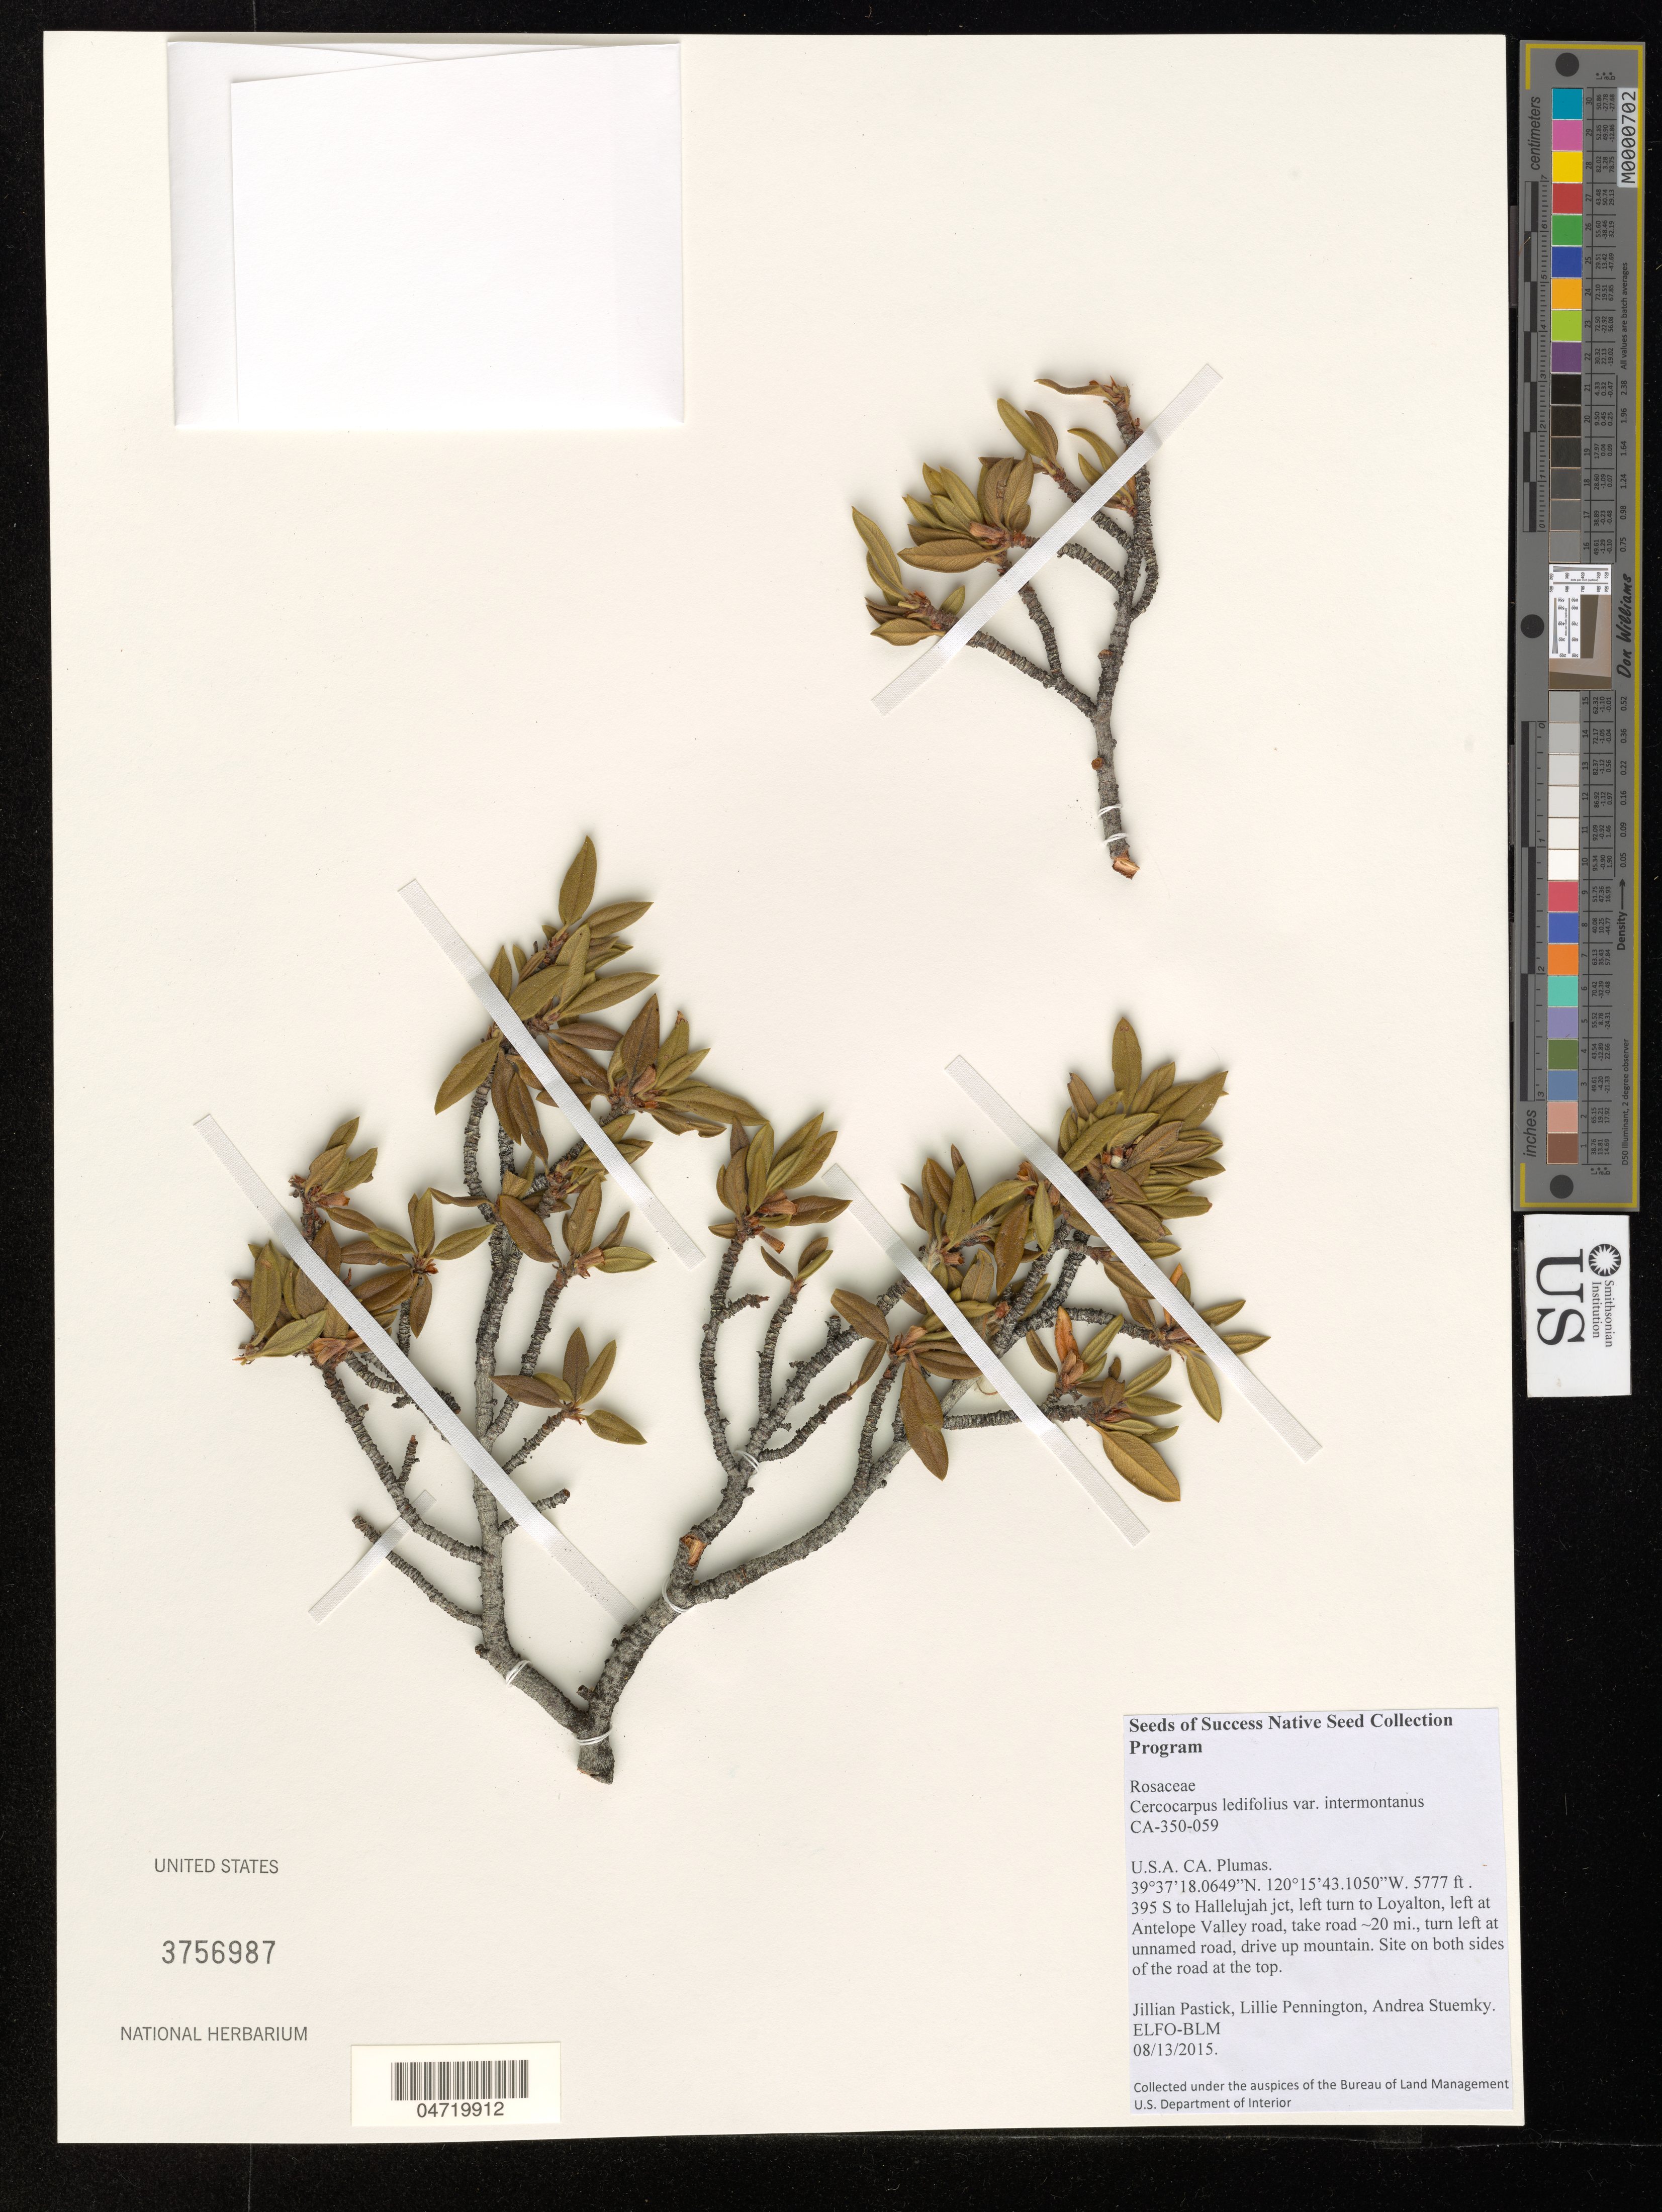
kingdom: Plantae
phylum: Tracheophyta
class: Magnoliopsida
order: Rosales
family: Rosaceae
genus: Cercocarpus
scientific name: Cercocarpus ledifolius var. intermontanus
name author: Nutt.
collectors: J. Pastick, L. Pennington & A. Stuemky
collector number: CA-350-059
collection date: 2015-08-13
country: United States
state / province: California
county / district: Plumas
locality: Plumas. 395 S to Hallelujah jct, left turn to Loyalton, left at Antelope Valley road, take road ~20 mi., turn left at unnamed road, drive up mountain. Site on both sides of the road at the top.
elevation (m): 1761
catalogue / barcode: US 3756987